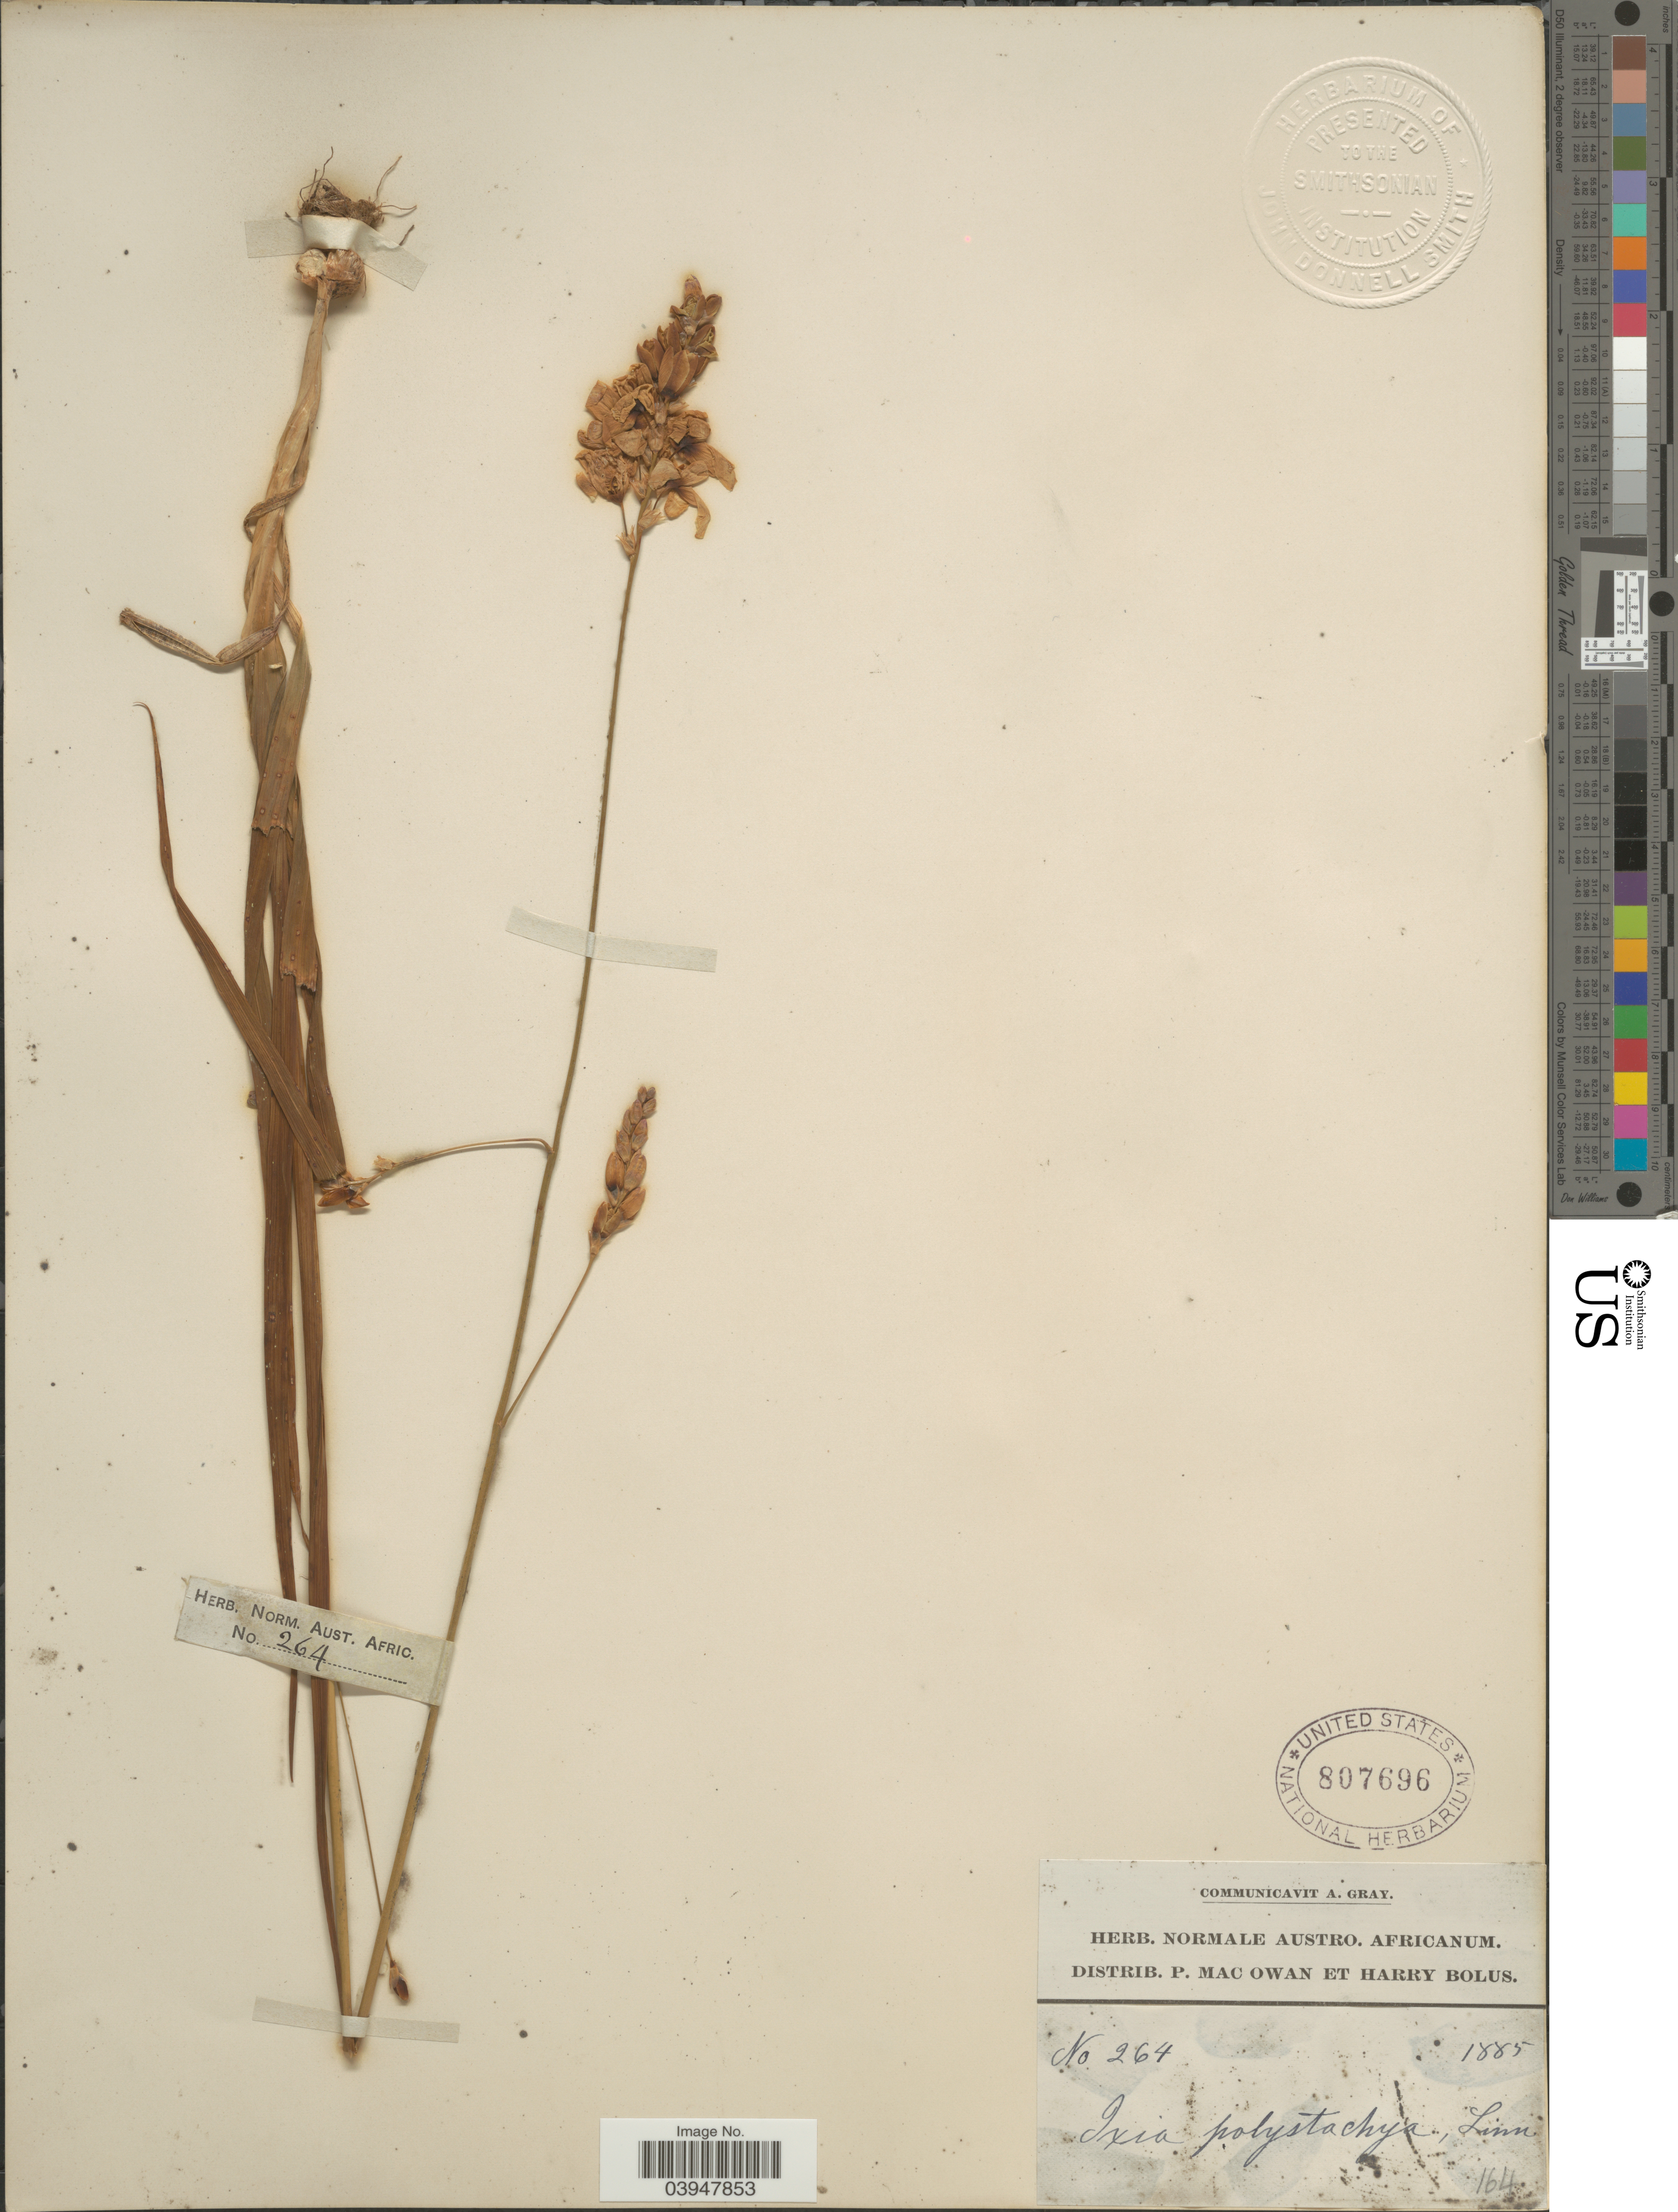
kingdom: Plantae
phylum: Tracheophyta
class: Liliopsida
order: Asparagales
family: Iridaceae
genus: Ixia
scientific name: Ixia polystachya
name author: L.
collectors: P. MacOwan & H. Bolus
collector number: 264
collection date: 1885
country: South Africa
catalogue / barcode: US 807696